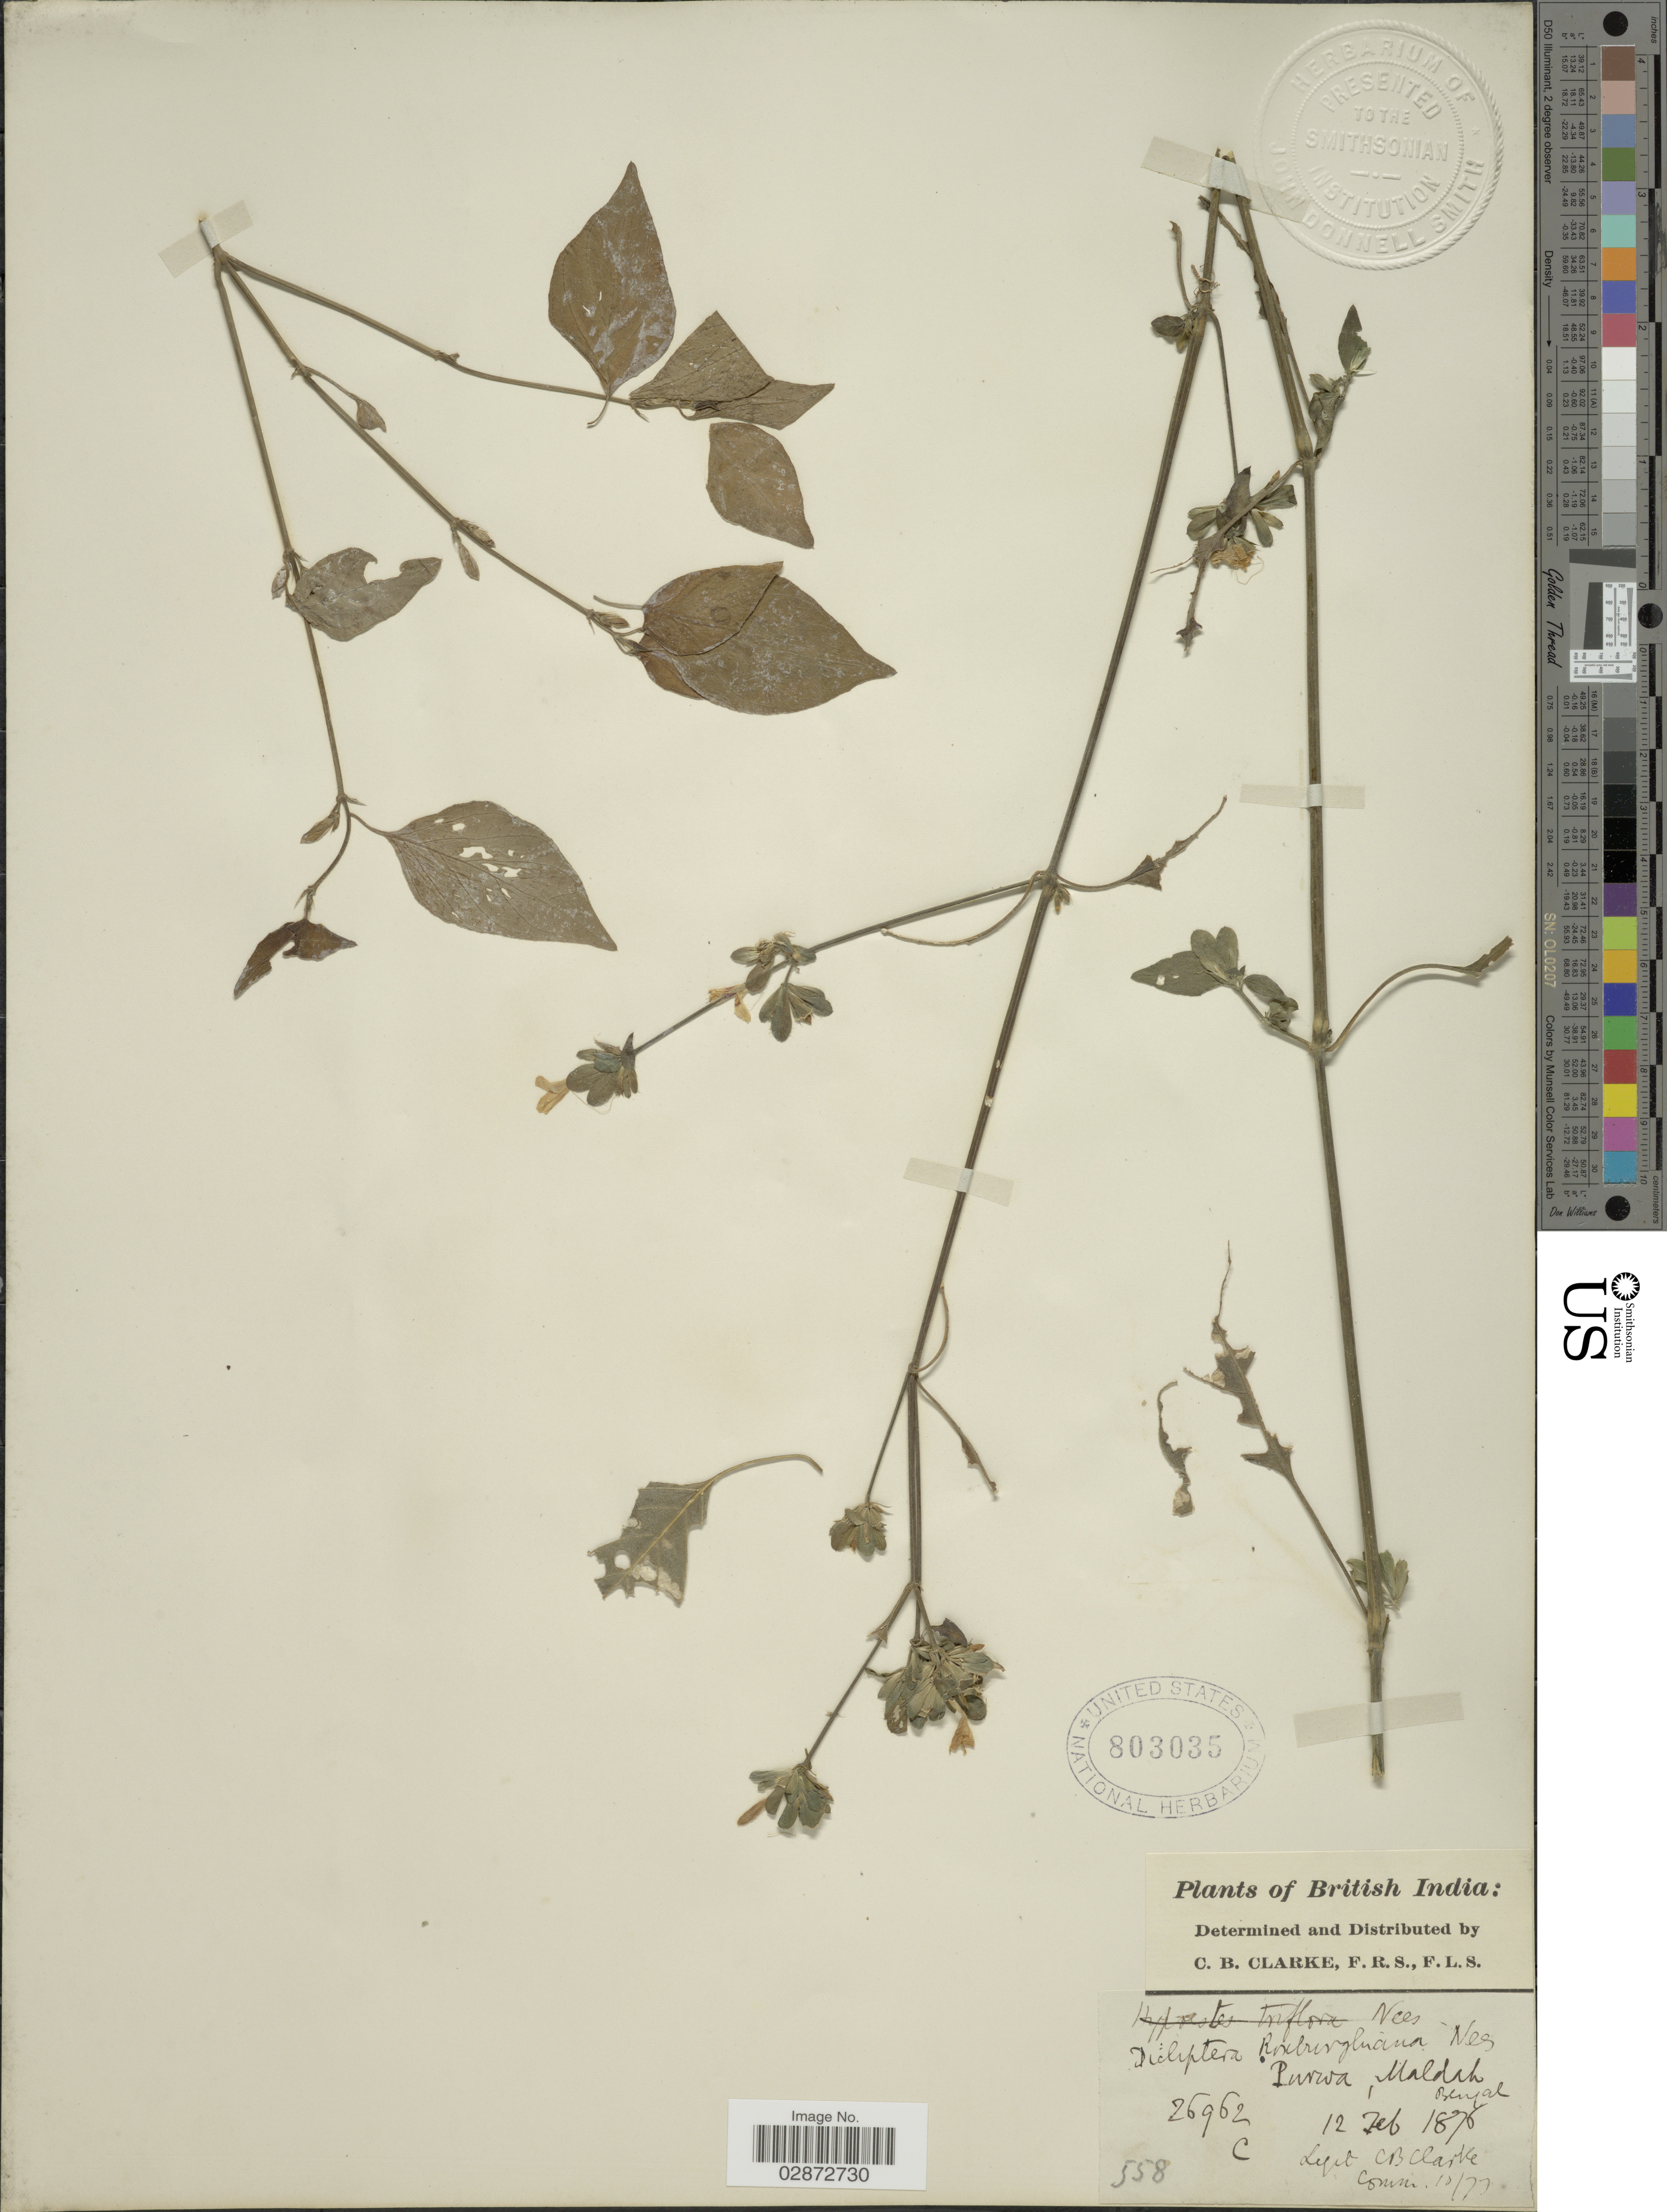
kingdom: Plantae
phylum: Tracheophyta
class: Magnoliopsida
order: Lamiales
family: Acanthaceae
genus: Dicliptera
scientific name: Dicliptera roxburghiana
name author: Nees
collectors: C. B. Clarke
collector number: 26962C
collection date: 1876-02-12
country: India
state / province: Uttar Pradesh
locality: British India. Purwa, Maldik Bengal.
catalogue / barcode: US 803035